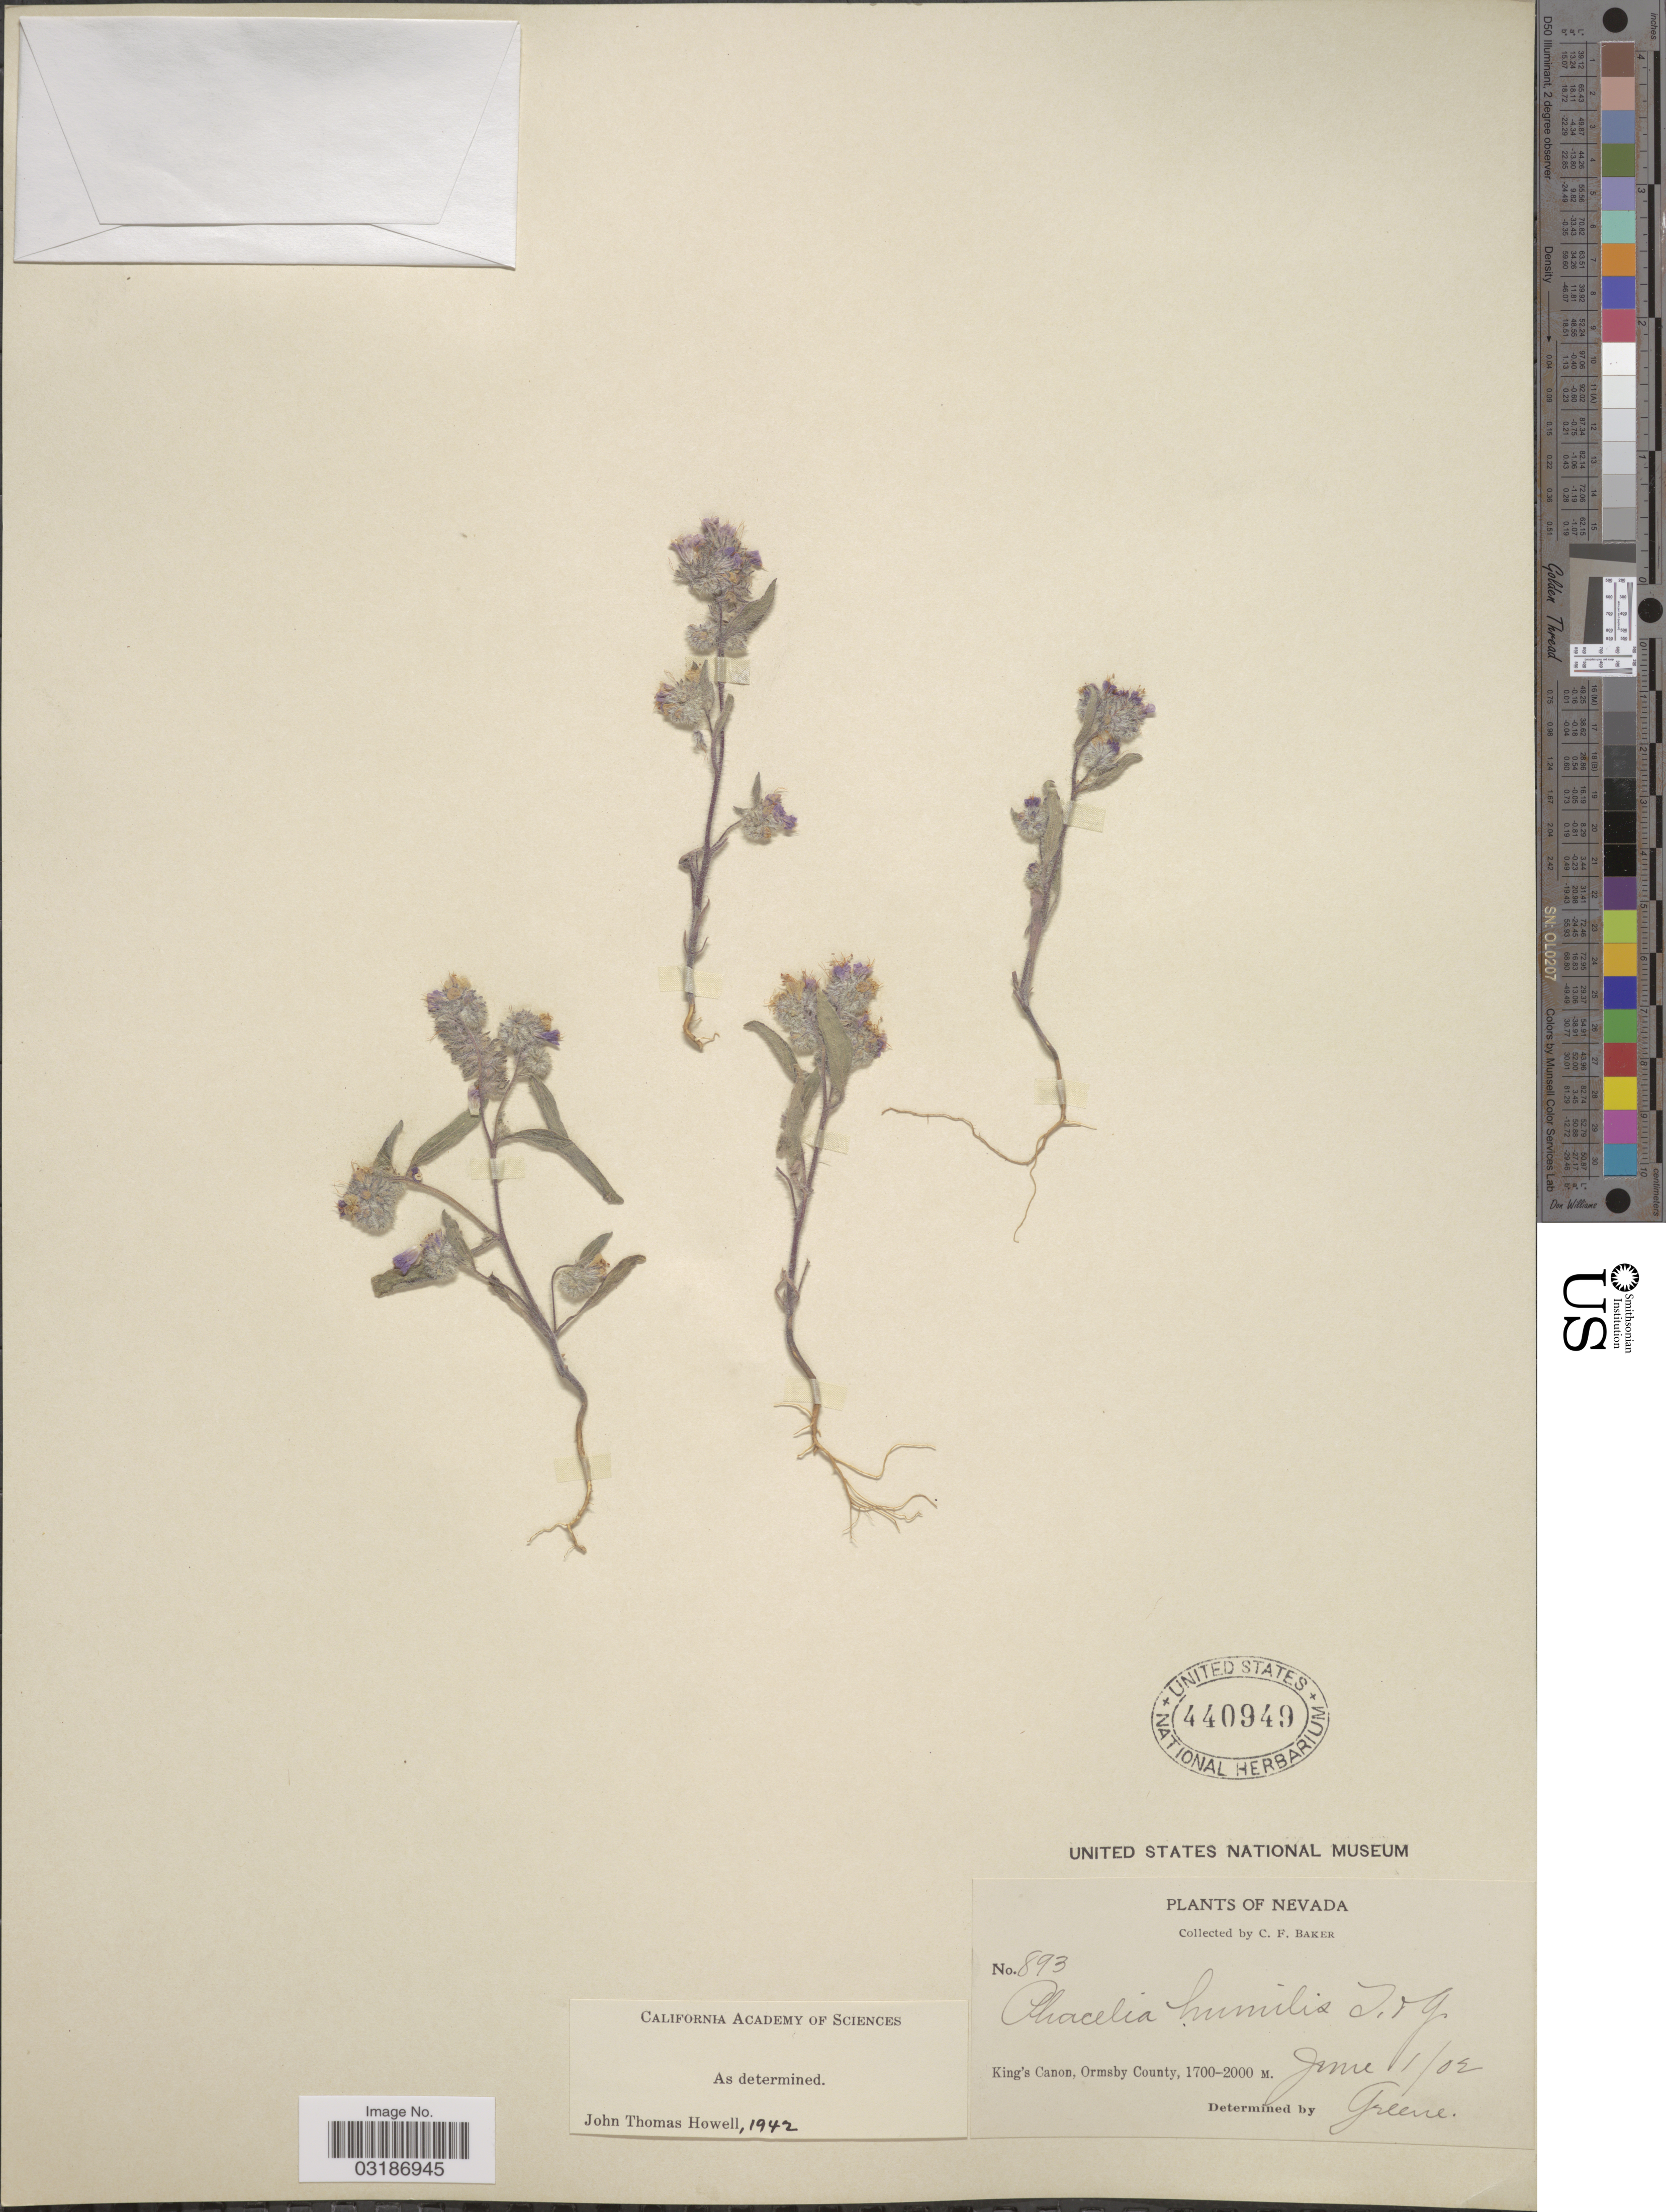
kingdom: Plantae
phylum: Tracheophyta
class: Magnoliopsida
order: Boraginales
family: Hydrophyllaceae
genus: Phacelia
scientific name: Phacelia humilis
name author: Torr. & A. Gray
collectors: C. F. Baker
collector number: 893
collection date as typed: Transcribed d/m/y: 1/6/2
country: United States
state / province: Nevada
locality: King's Canon, Ormsby County.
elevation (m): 1700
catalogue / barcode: US 440949